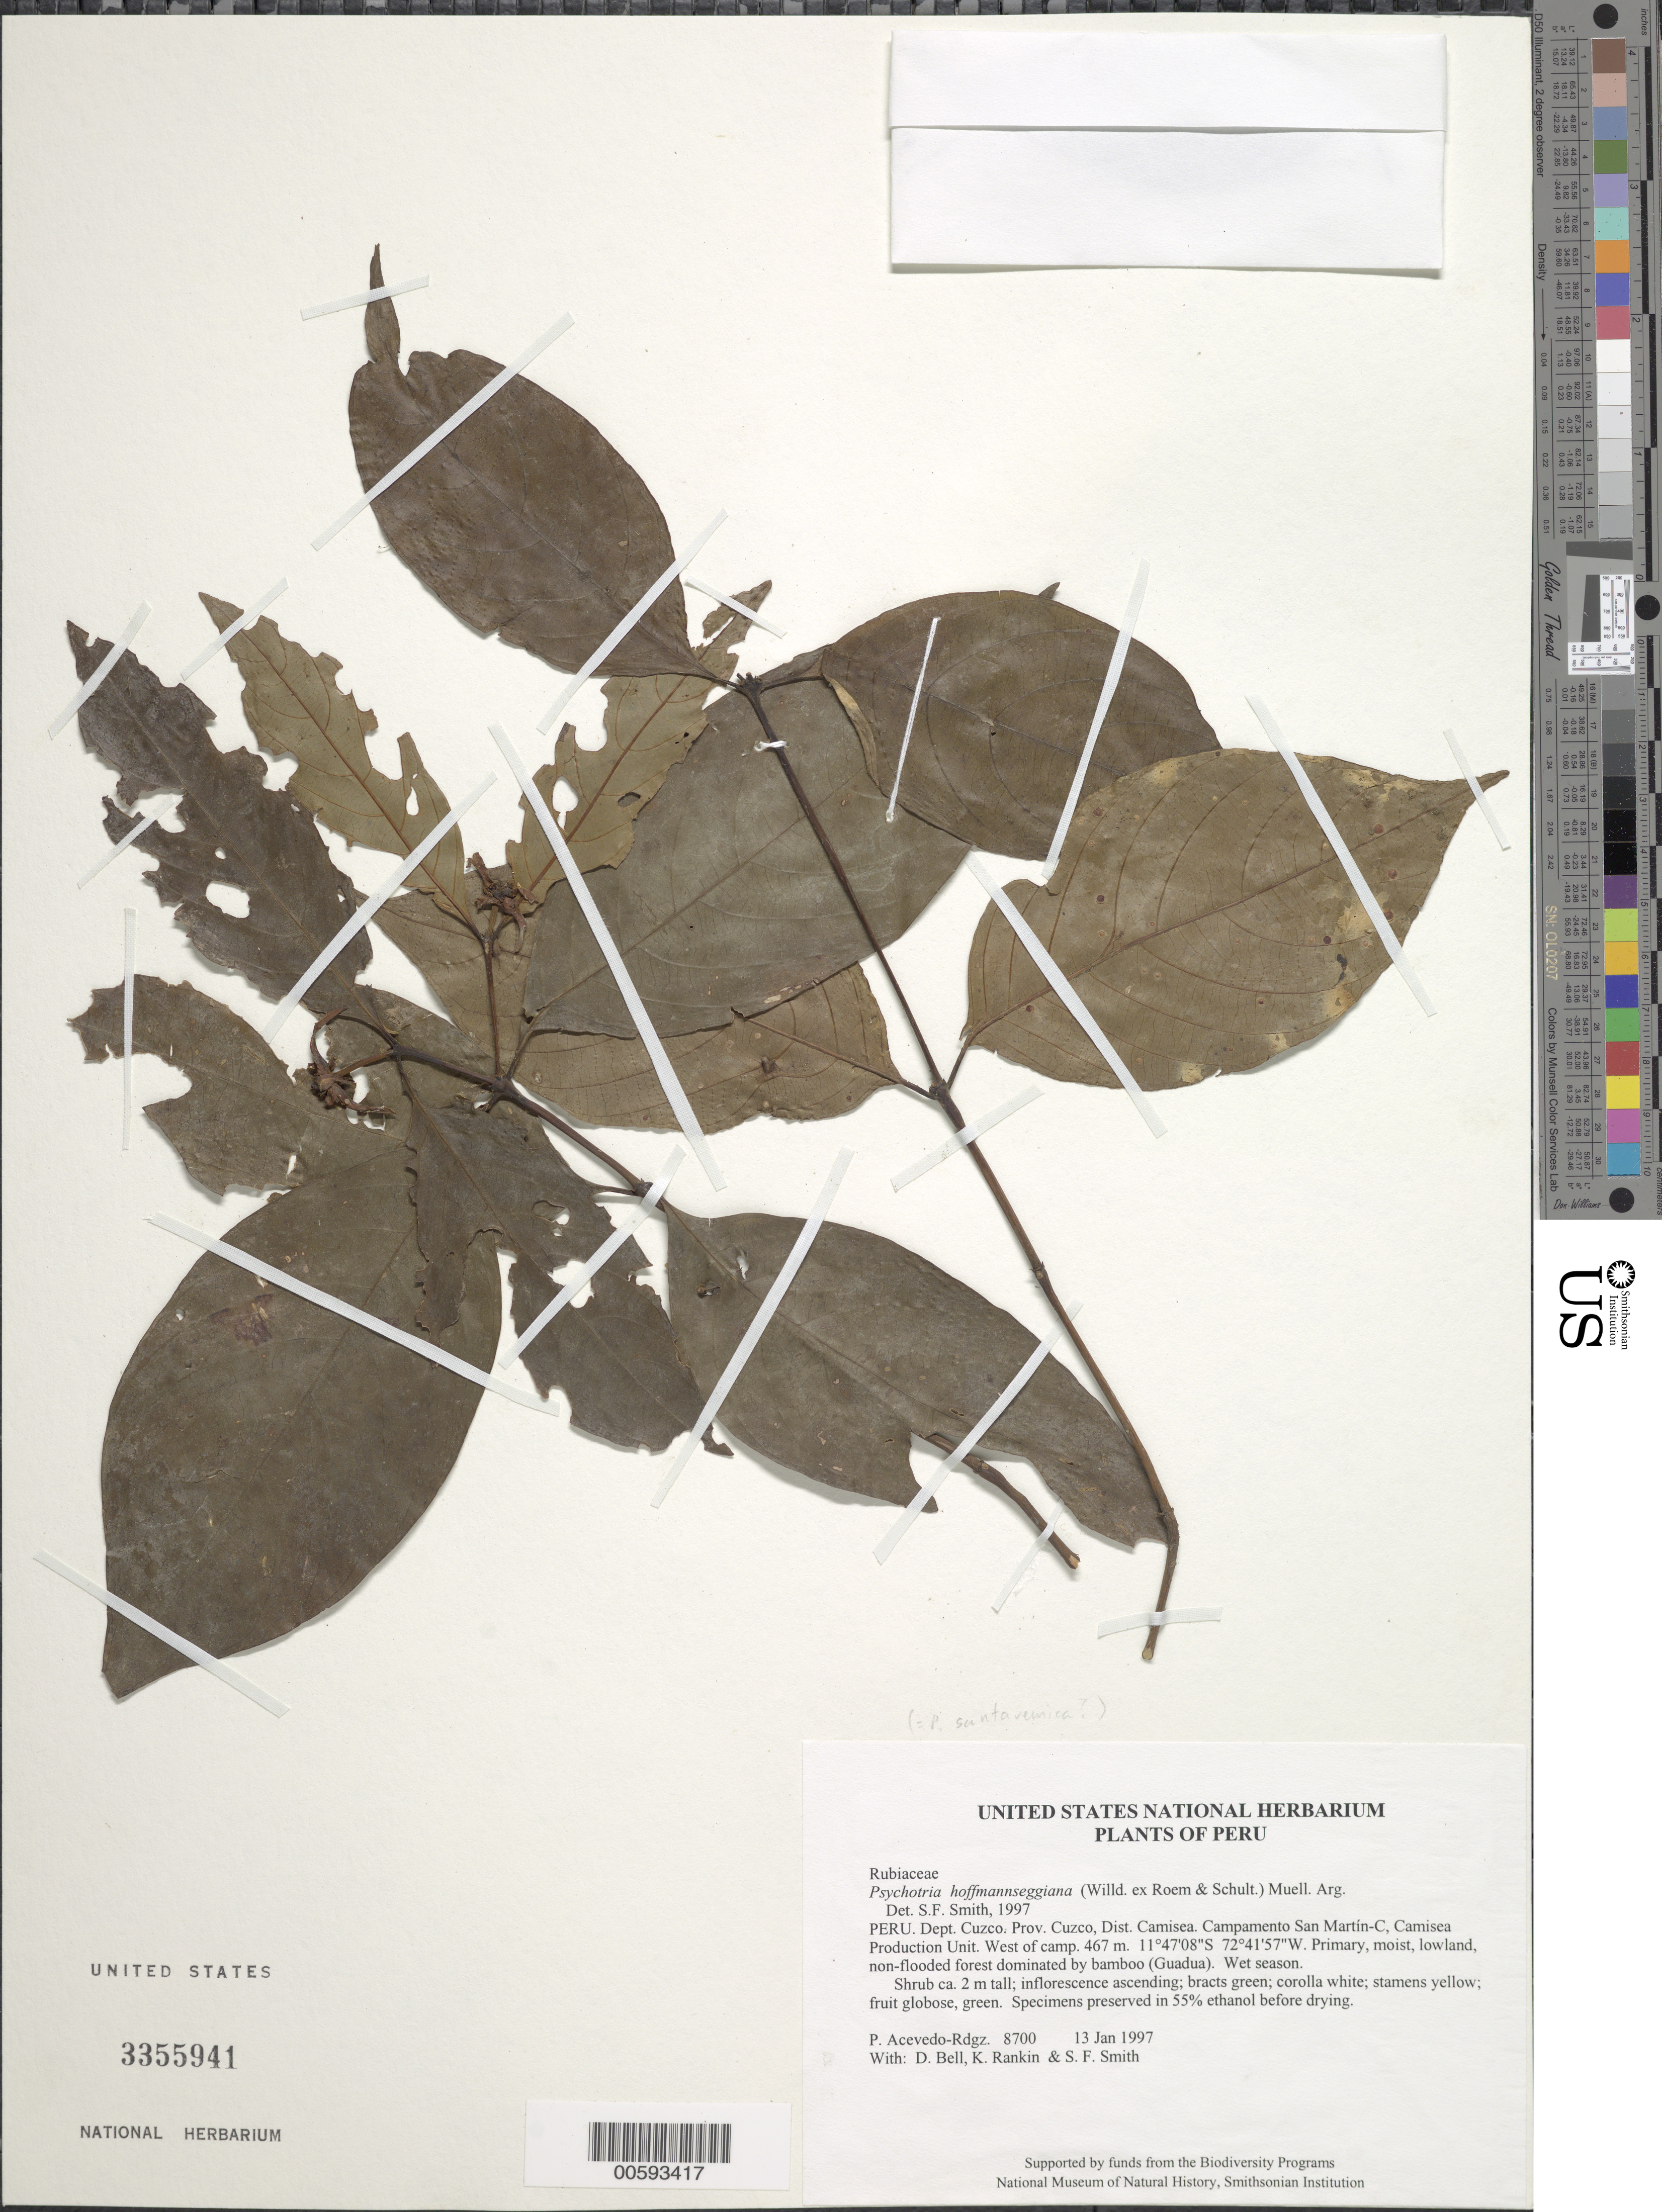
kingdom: Plantae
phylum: Tracheophyta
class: Magnoliopsida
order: Gentianales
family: Rubiaceae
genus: Psychotria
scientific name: Psychotria hoffmannseggiana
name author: (Willd. ex Roem. & Schult.) Müll. Arg.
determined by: Smith, Stephen F., (US), NMNH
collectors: P. Acevedo-Rodr., D. A. Bell, K. B. Rankin & S.F. Smith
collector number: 8700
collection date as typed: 13 Jan 1997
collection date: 1997-01-13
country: Peru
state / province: Cusco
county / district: Cusco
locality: Districto Camisea, Campamento San Martín-C, Camisea Production Unit. West of camp.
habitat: Primary, moist, lowland, non-flooded forest dominated by bamboo (Guadua). Wet season.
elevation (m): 467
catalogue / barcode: US 3355941